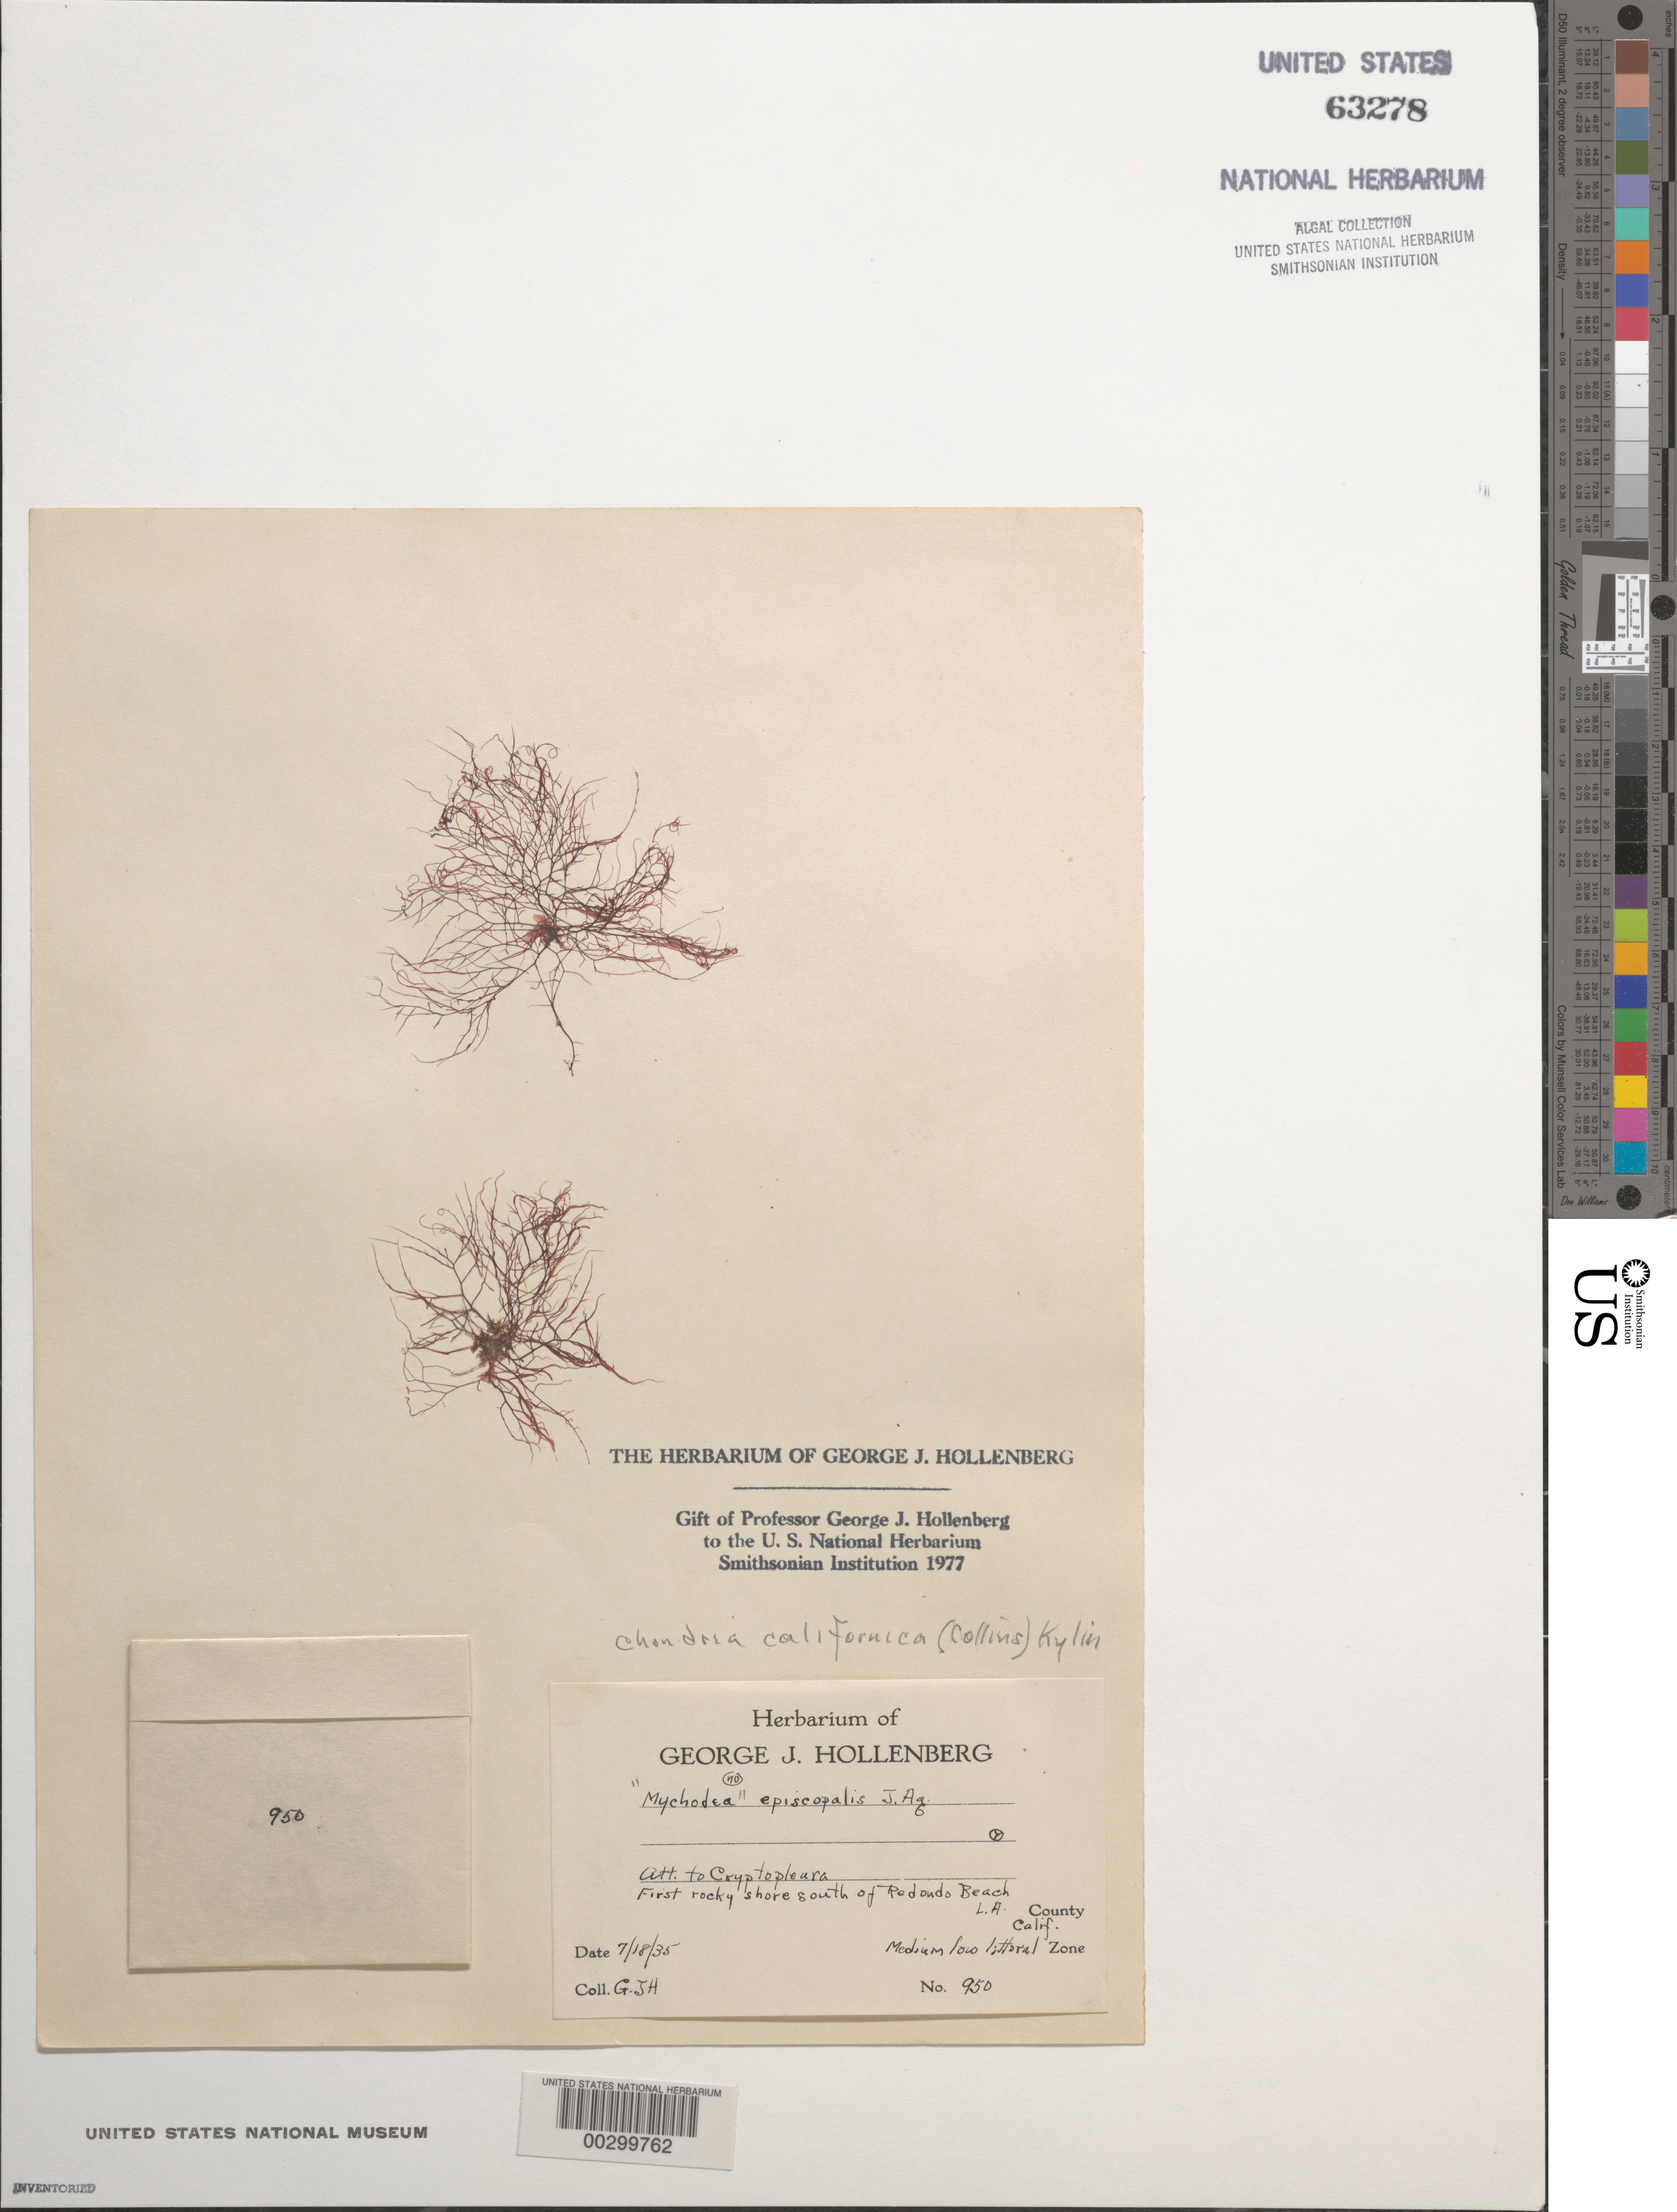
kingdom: Plantae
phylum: Rhodophyta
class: Florideophyceae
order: Ceramiales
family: Rhodomelaceae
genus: Chondria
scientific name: Chondria acrorhizophora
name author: Setch. & N.L. Gardner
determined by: Algae name updating Project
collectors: G. Hollenberg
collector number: GJH 950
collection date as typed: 18 Jul 1935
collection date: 1935-07-18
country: United States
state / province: California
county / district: Los Angeles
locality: First rocky shore south of Redondo Beach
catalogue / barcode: US 63278